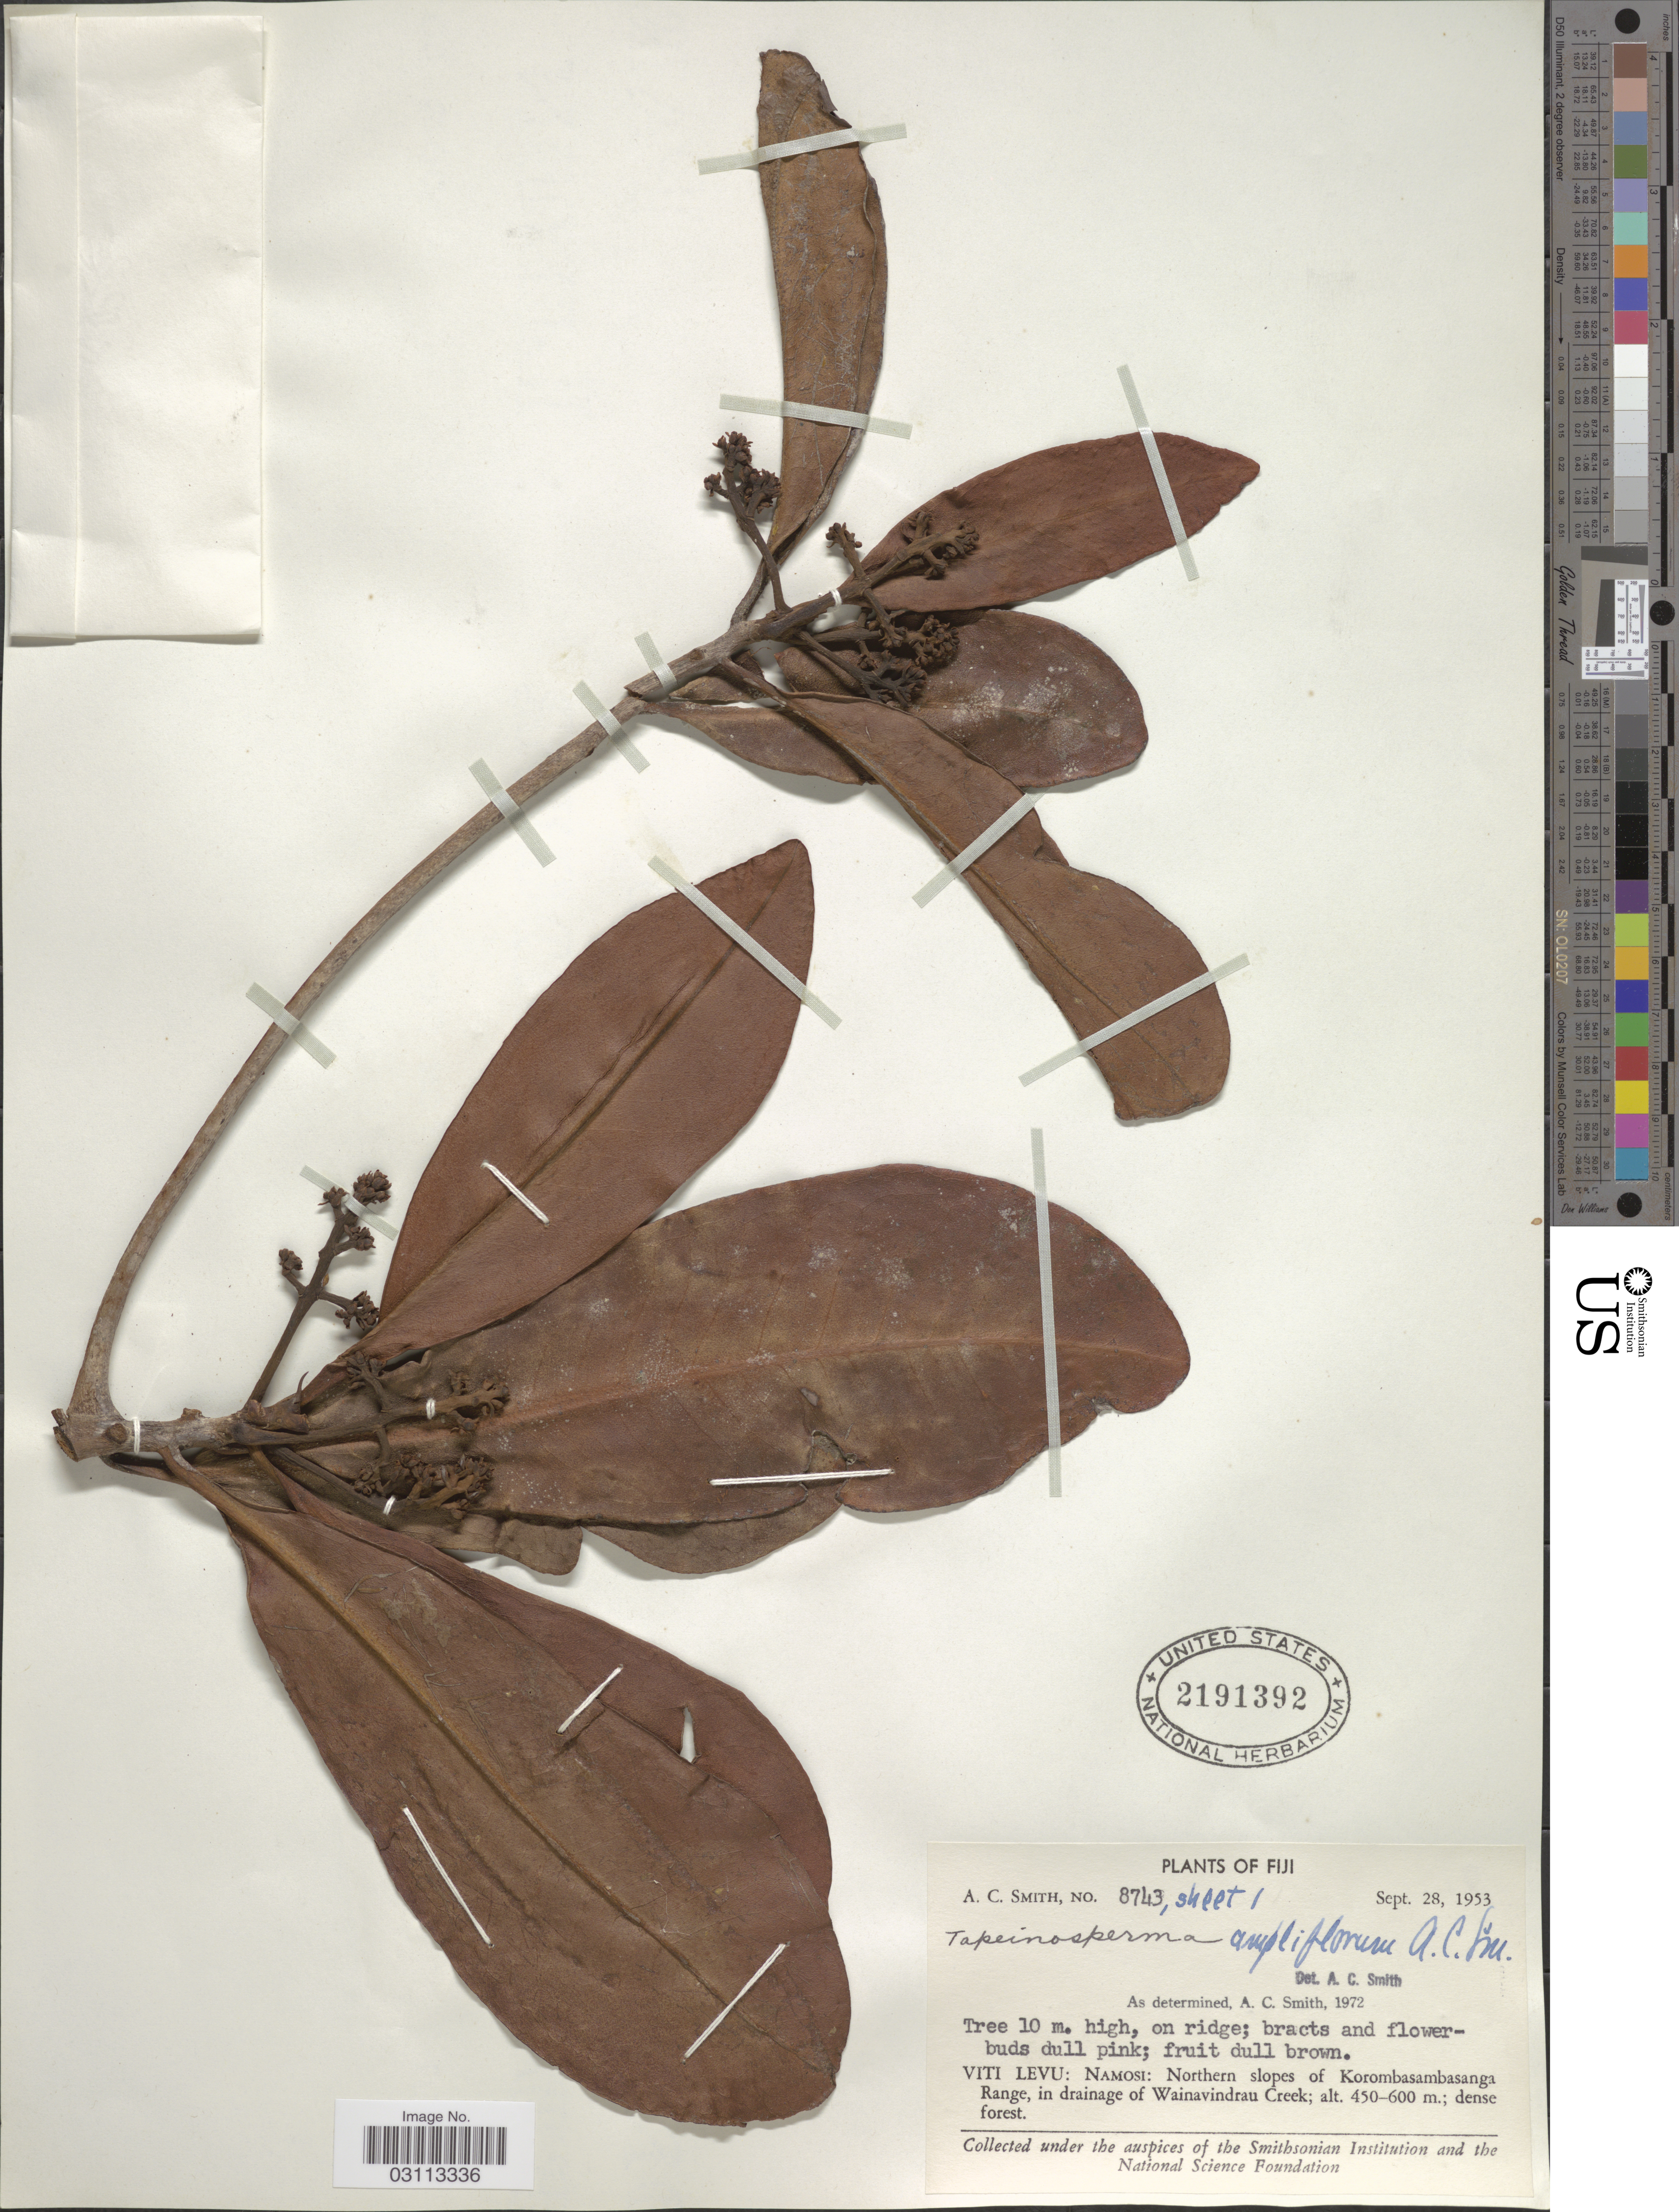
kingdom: Plantae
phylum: Tracheophyta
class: Magnoliopsida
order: Ericales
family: Primulaceae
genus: Tapeinosperma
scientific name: Tapeinosperma ampliflorum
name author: A.C. Sm.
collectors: A. C. Smith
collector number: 8743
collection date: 1953-09-28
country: Fiji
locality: Viti Levu: Namosi: Northern slopes of Korombasambasanga Range, in drainage of Wainavindrau Creek.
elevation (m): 450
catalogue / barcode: US 2191392